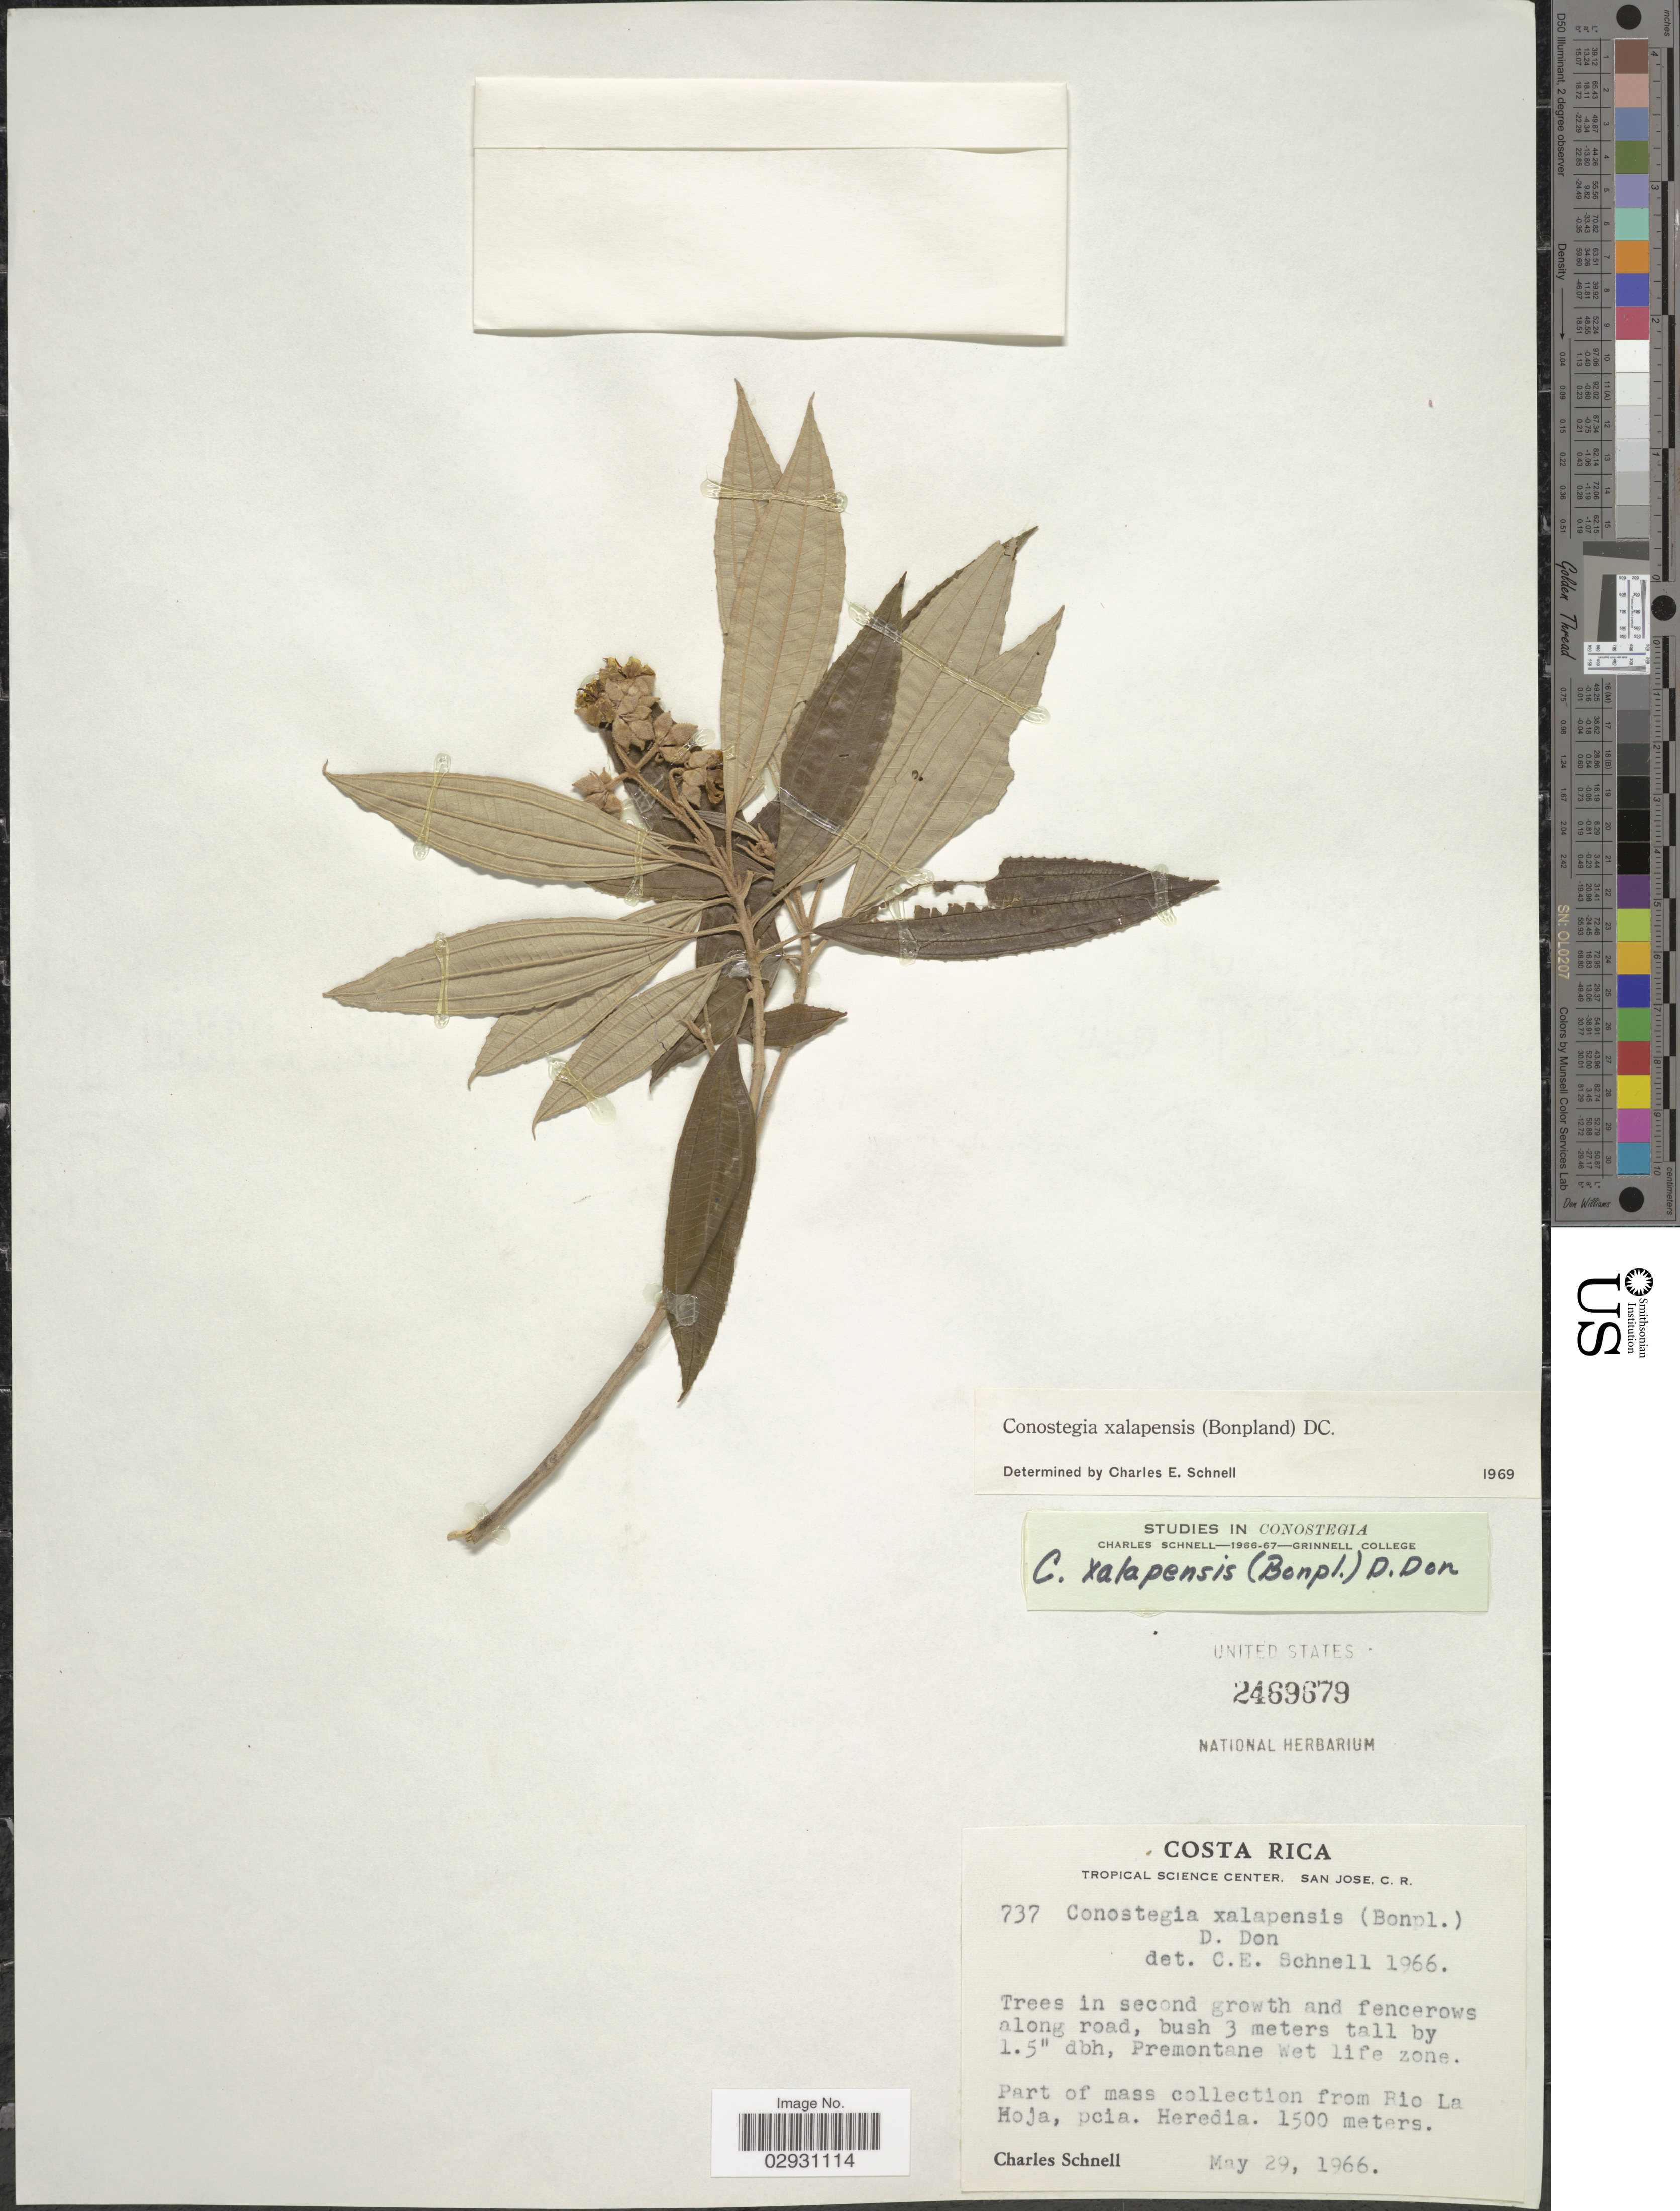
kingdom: Plantae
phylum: Tracheophyta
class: Magnoliopsida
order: Myrtales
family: Melastomataceae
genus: Conostegia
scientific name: Conostegia quadrangularis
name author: Schltdl. ex Steud.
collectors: C. Schnell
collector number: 737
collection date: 1966-05-29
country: Costa Rica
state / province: Heredia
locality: Premontane West life zone. Part of mass collection from Rio La Hoja.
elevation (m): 1500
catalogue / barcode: US 2469679